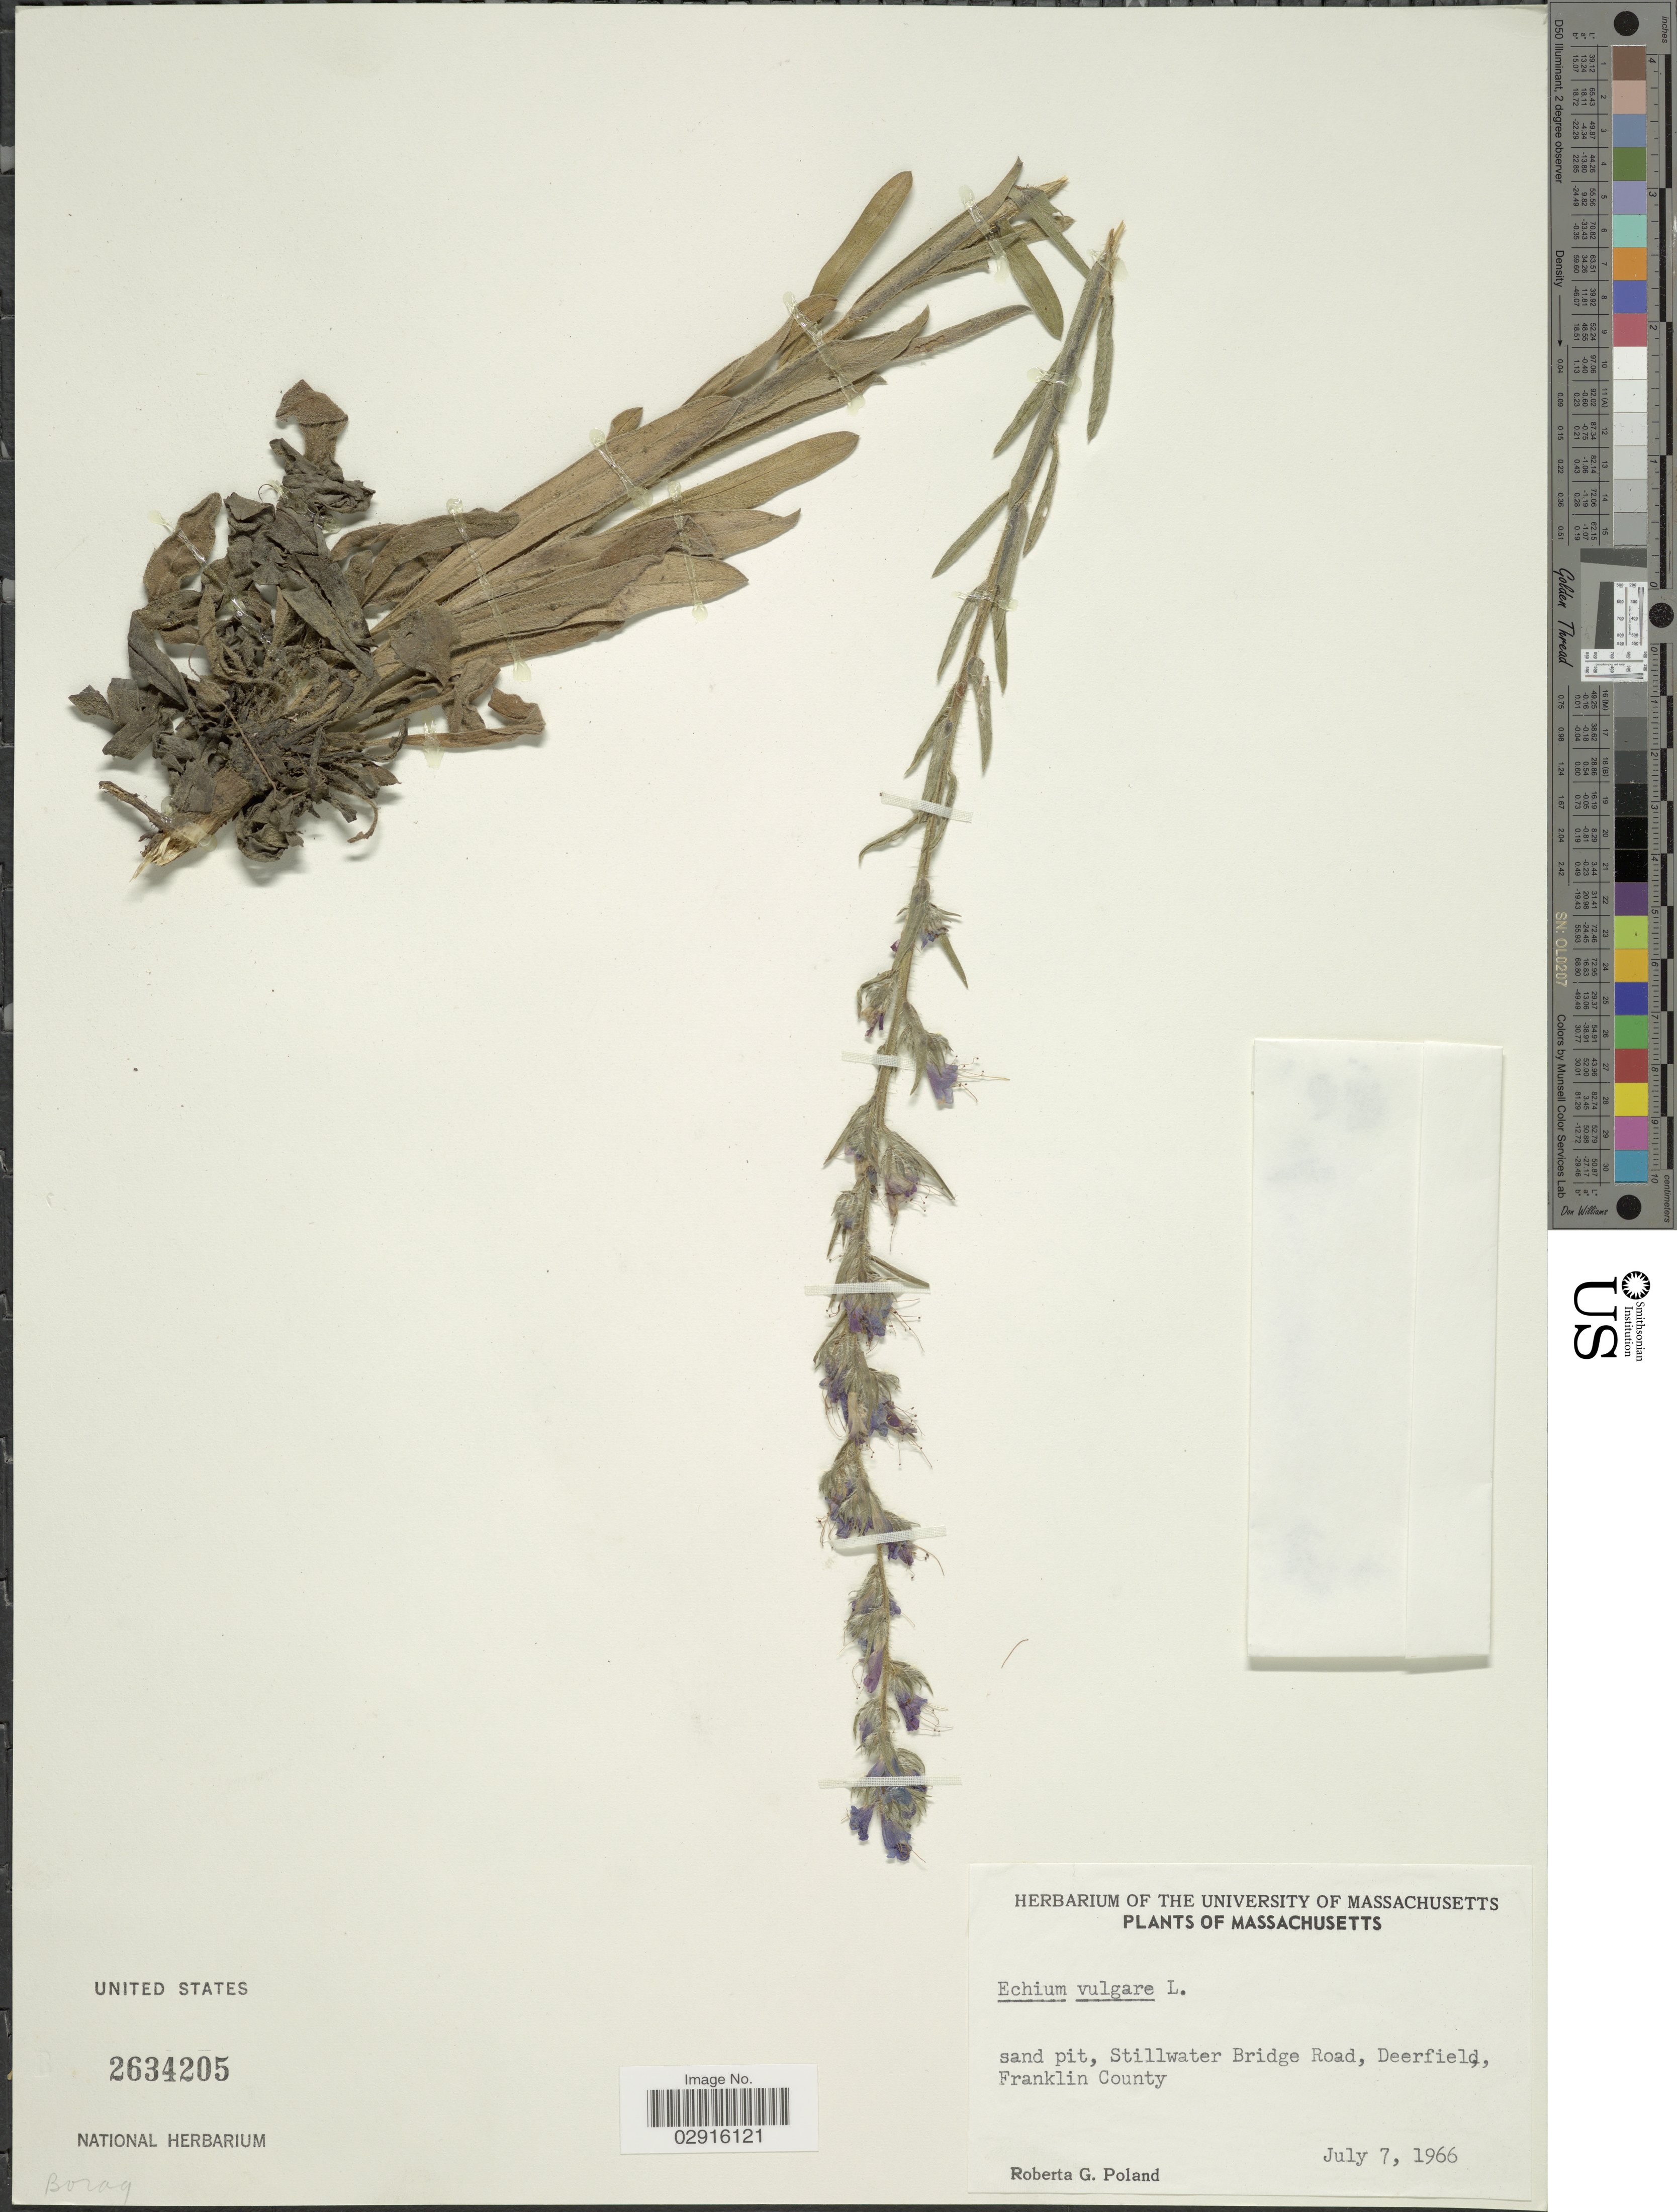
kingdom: Plantae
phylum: Tracheophyta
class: Magnoliopsida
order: Boraginales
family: Boraginaceae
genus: Echium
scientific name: Echium vulgare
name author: L.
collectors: R. Poland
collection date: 1966-07-07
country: United States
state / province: Massachusetts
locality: Sand pit, Stillwater Bridge Road, Deerfield, Franklin County.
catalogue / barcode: US 2634205